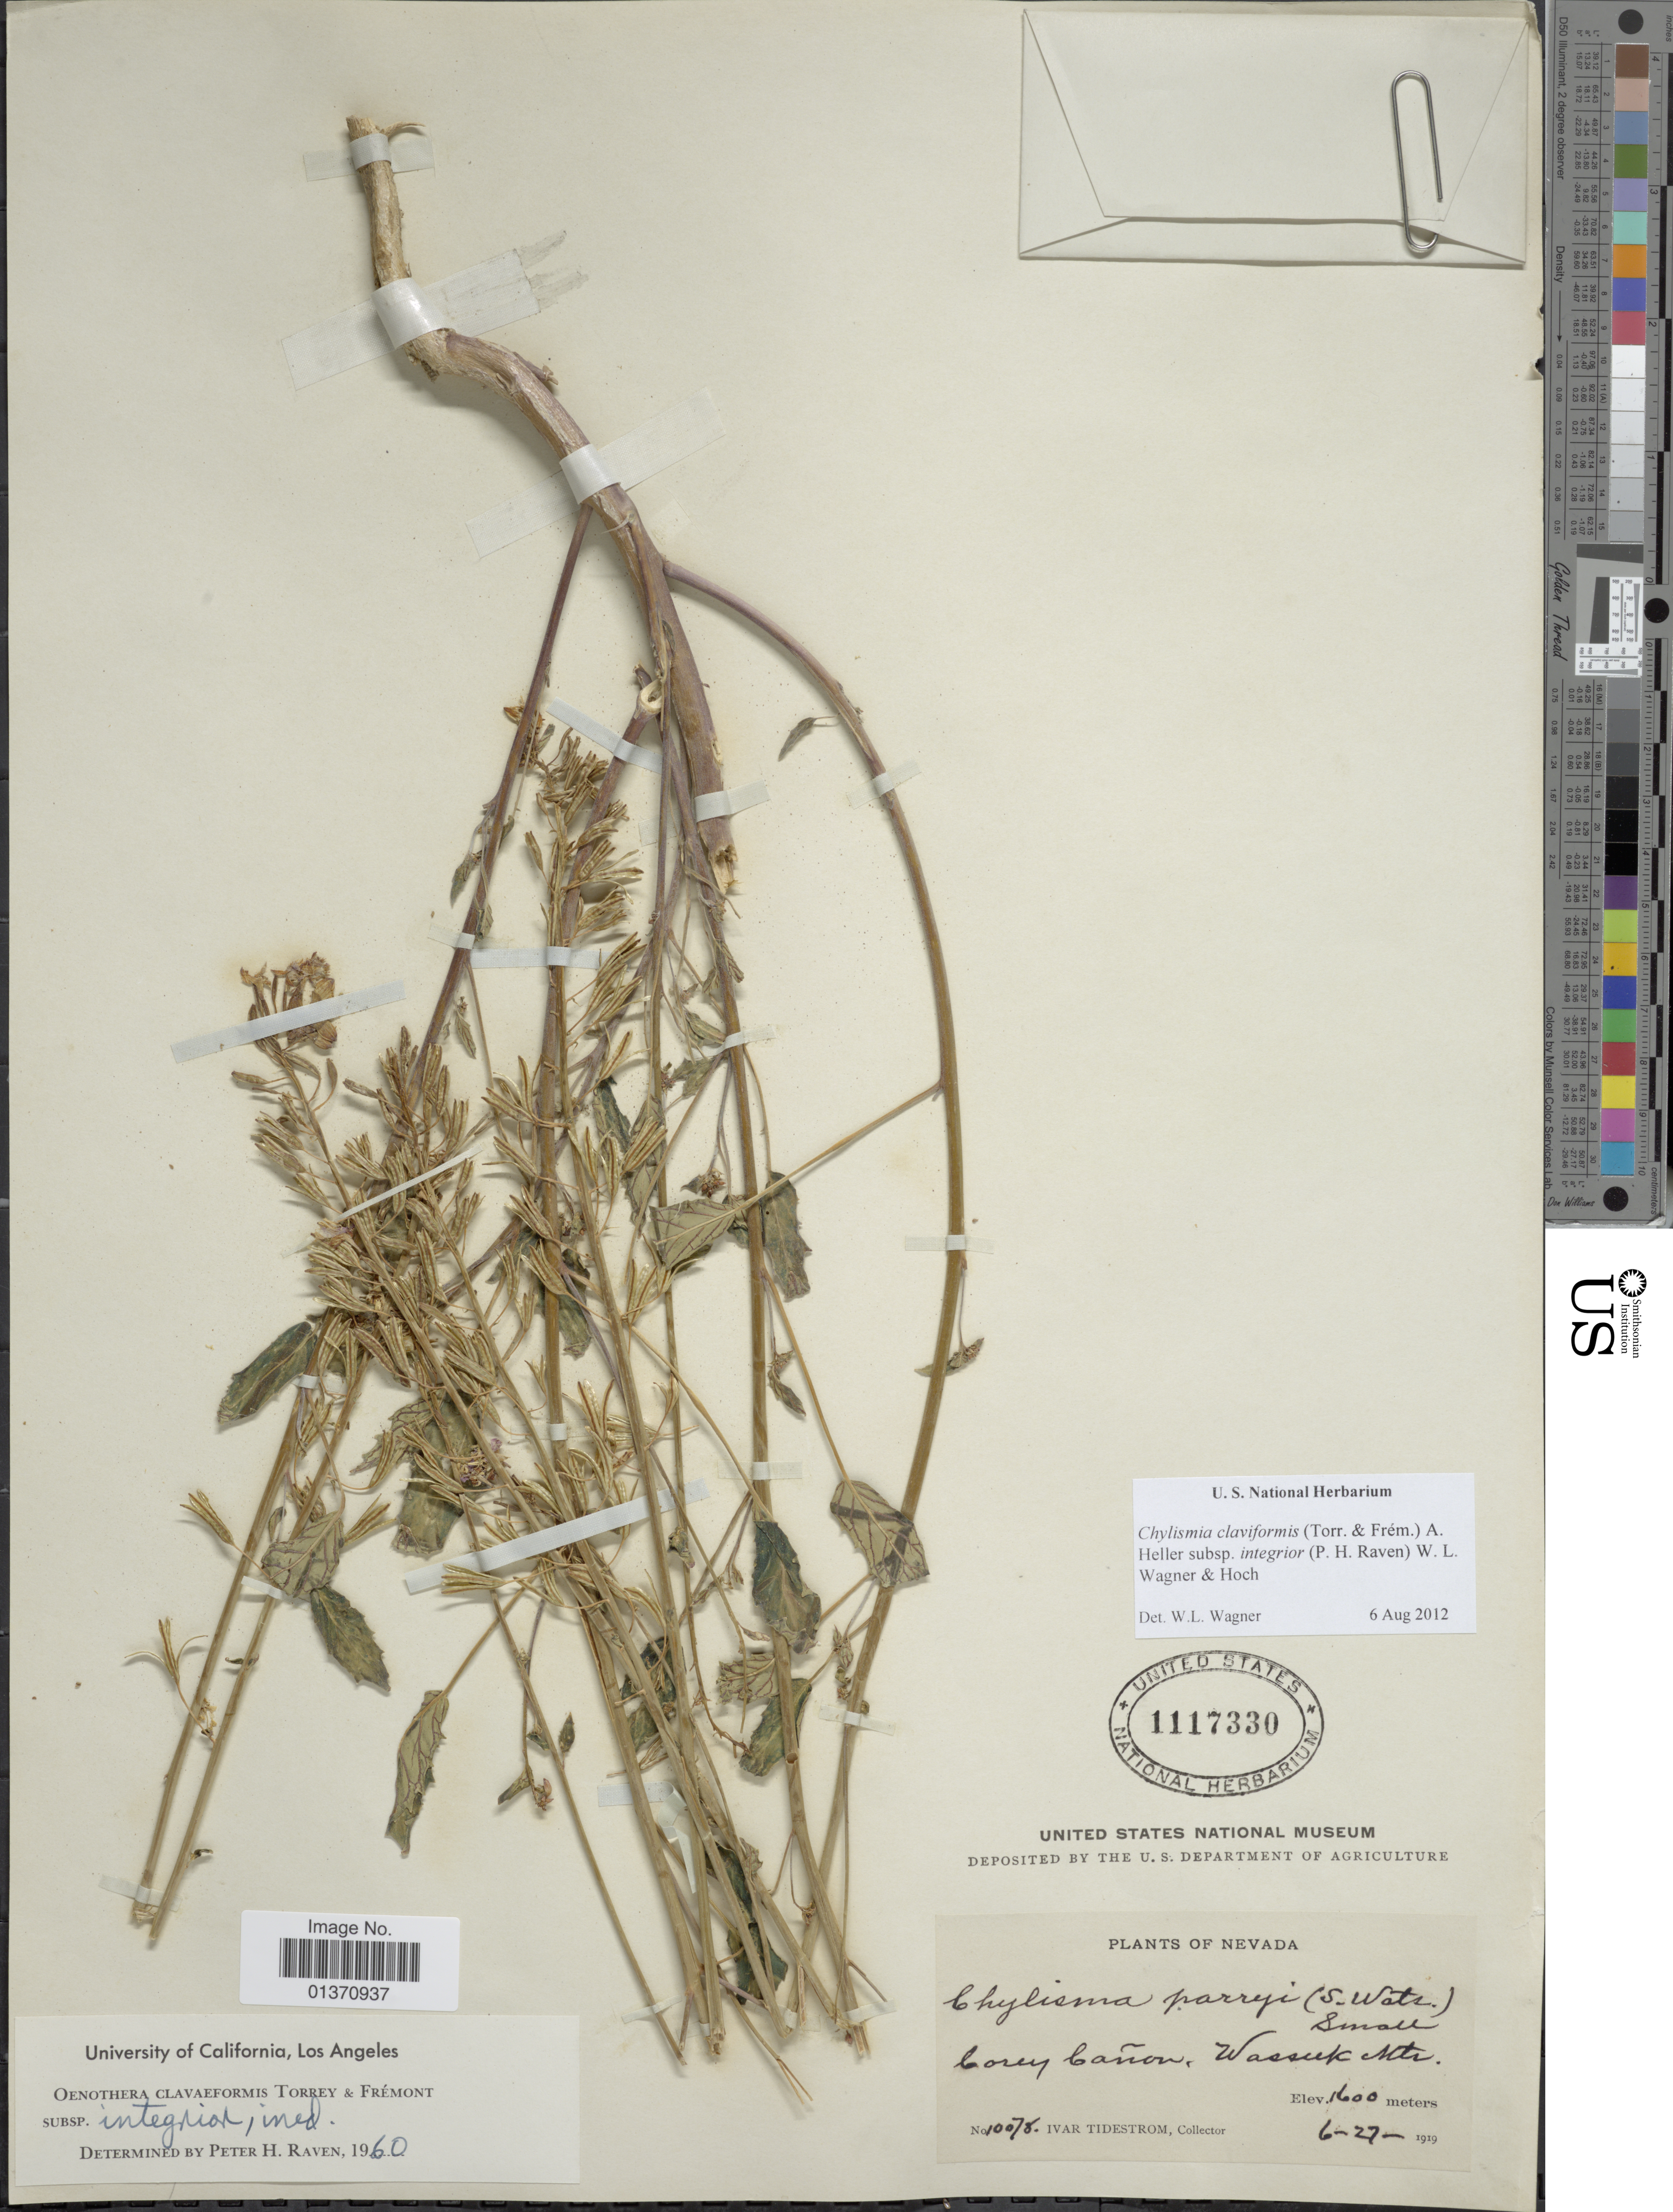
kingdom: Plantae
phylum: Tracheophyta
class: Magnoliopsida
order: Myrtales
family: Onagraceae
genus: Chylismia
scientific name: Chylismia claviformis subsp. integrior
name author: (P.H. Raven) W.L. Wagner & Hoch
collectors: I. F. Tidestrom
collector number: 10078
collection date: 1919-06-27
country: United States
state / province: Nevada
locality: Corey Cañon, Wassuk Mts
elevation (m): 1600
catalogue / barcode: US 1117330